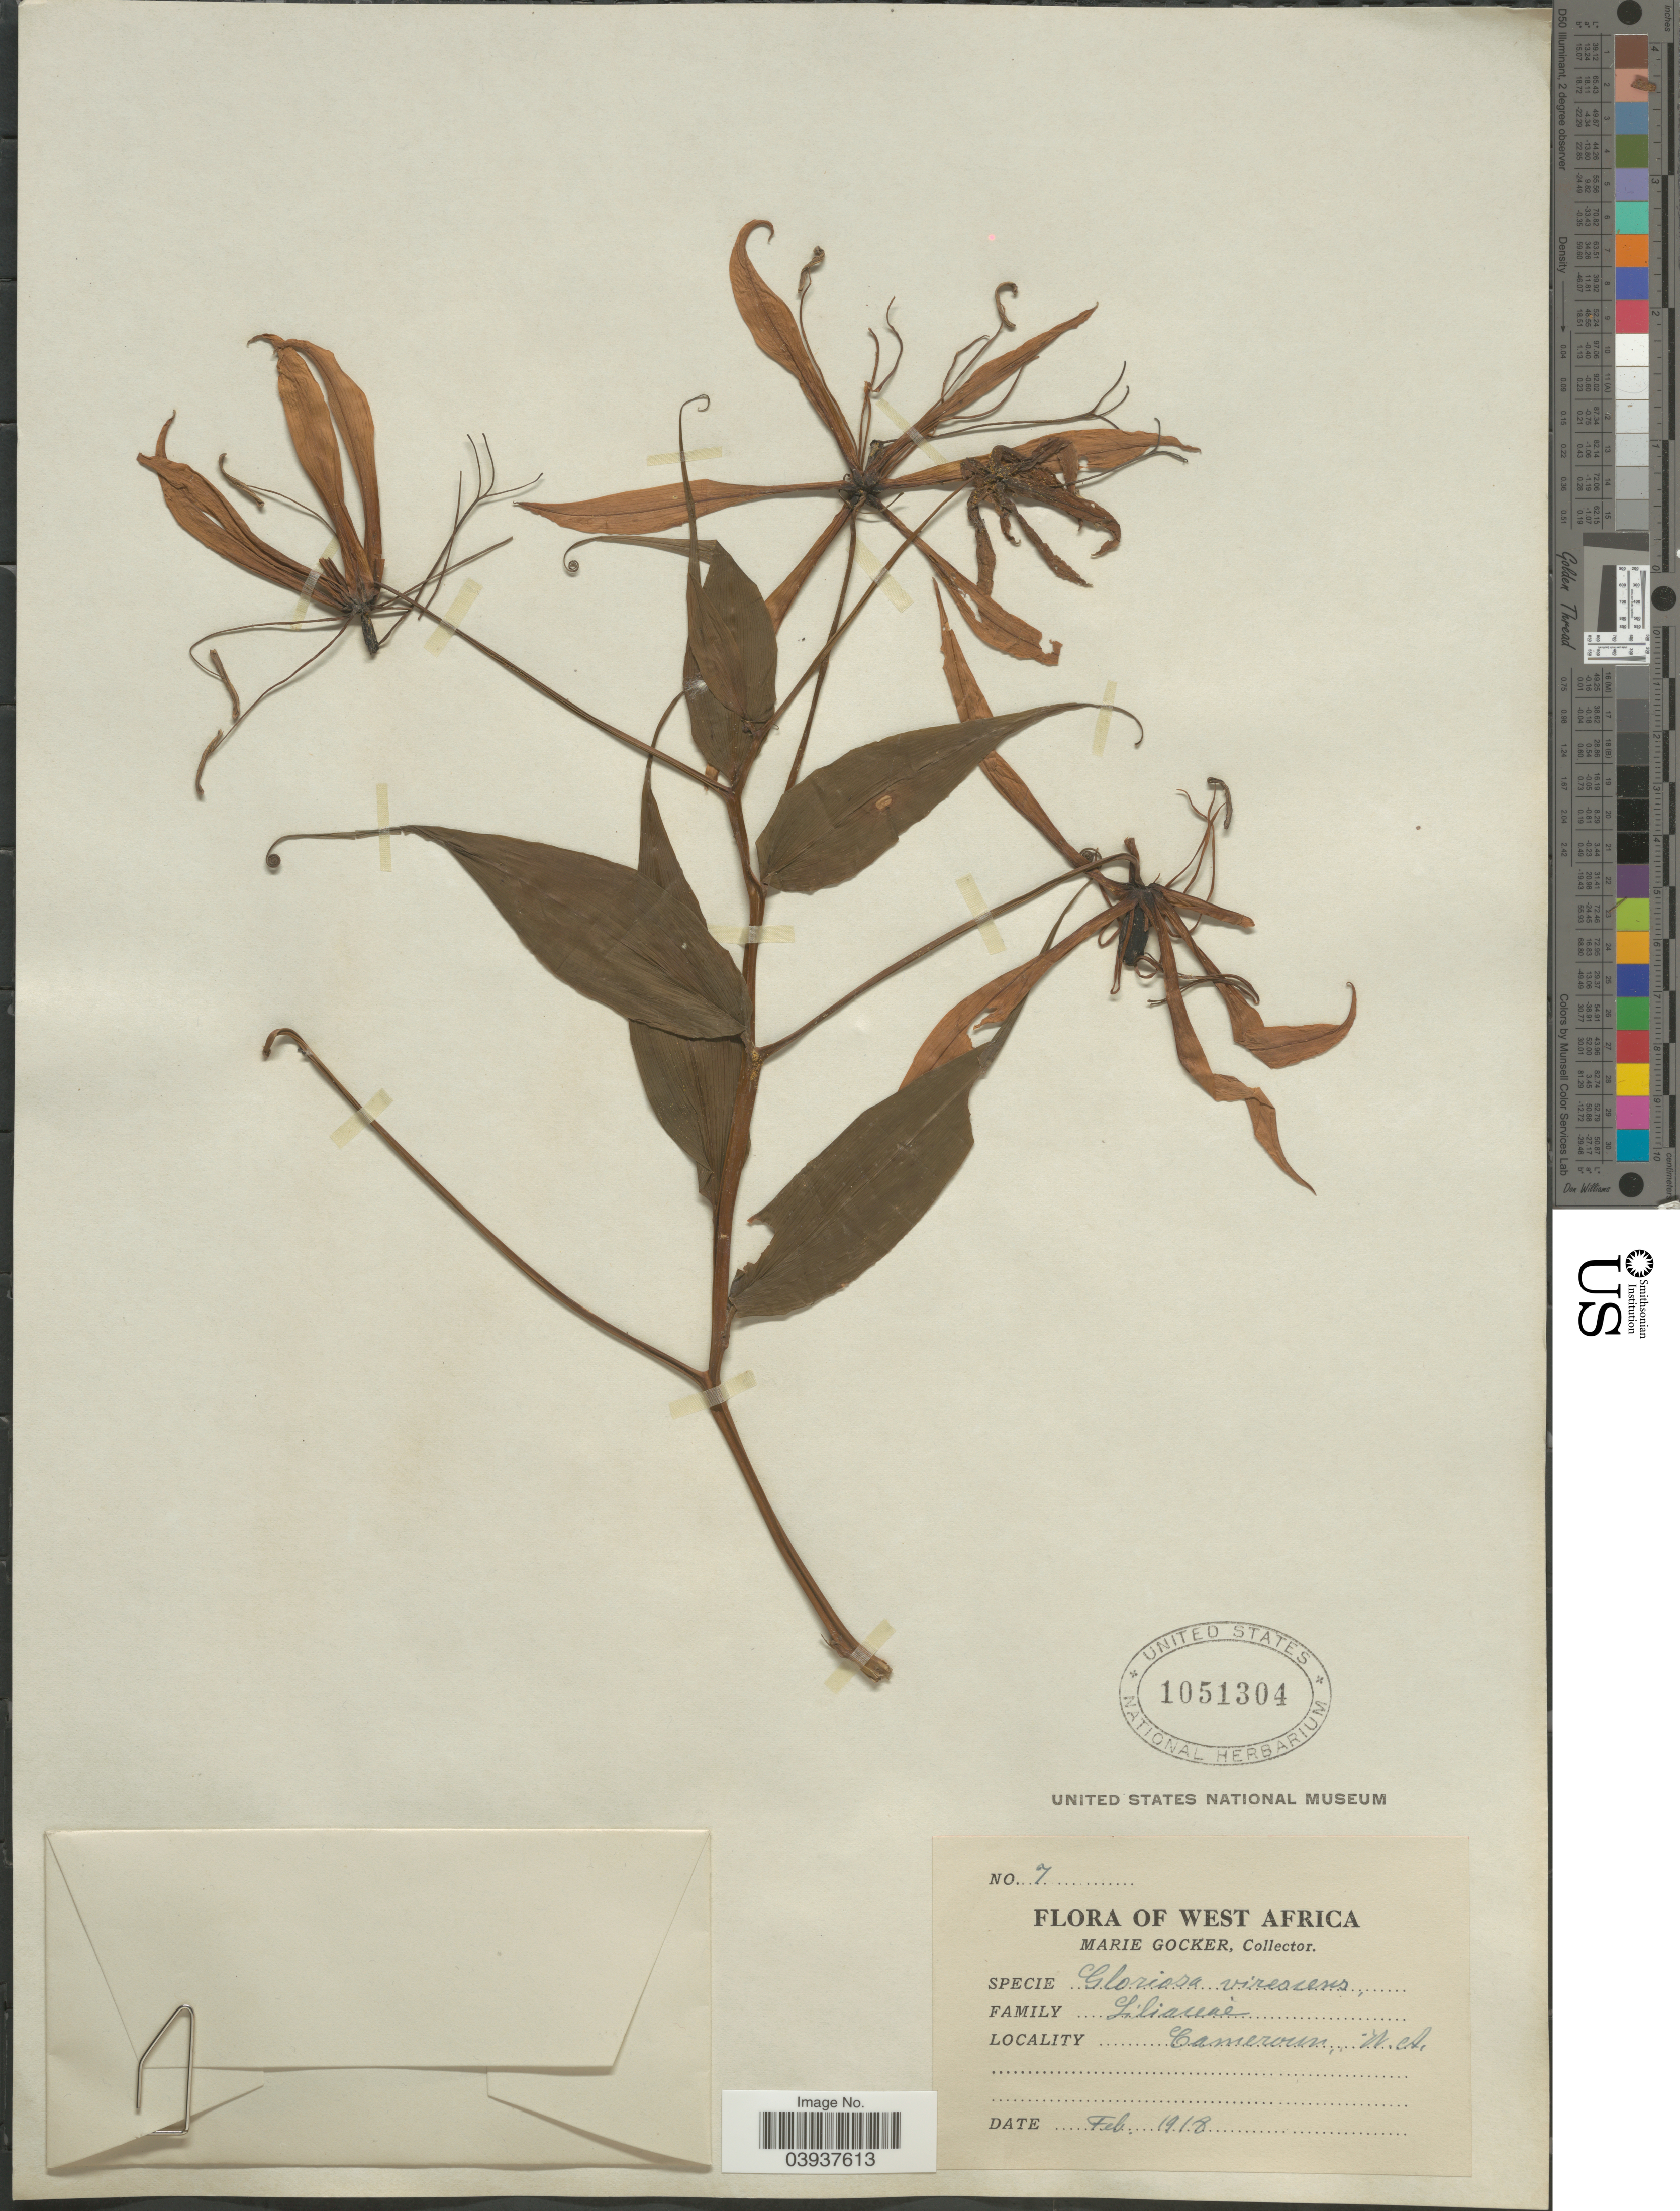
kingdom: Plantae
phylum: Tracheophyta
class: Liliopsida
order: Liliales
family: Colchicaceae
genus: Gloriosa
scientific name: Gloriosa virescens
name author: Lindl.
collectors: M. Gocker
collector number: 7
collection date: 1918-02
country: Cameroon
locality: West Africa. Cameroun.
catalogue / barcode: US 1051304